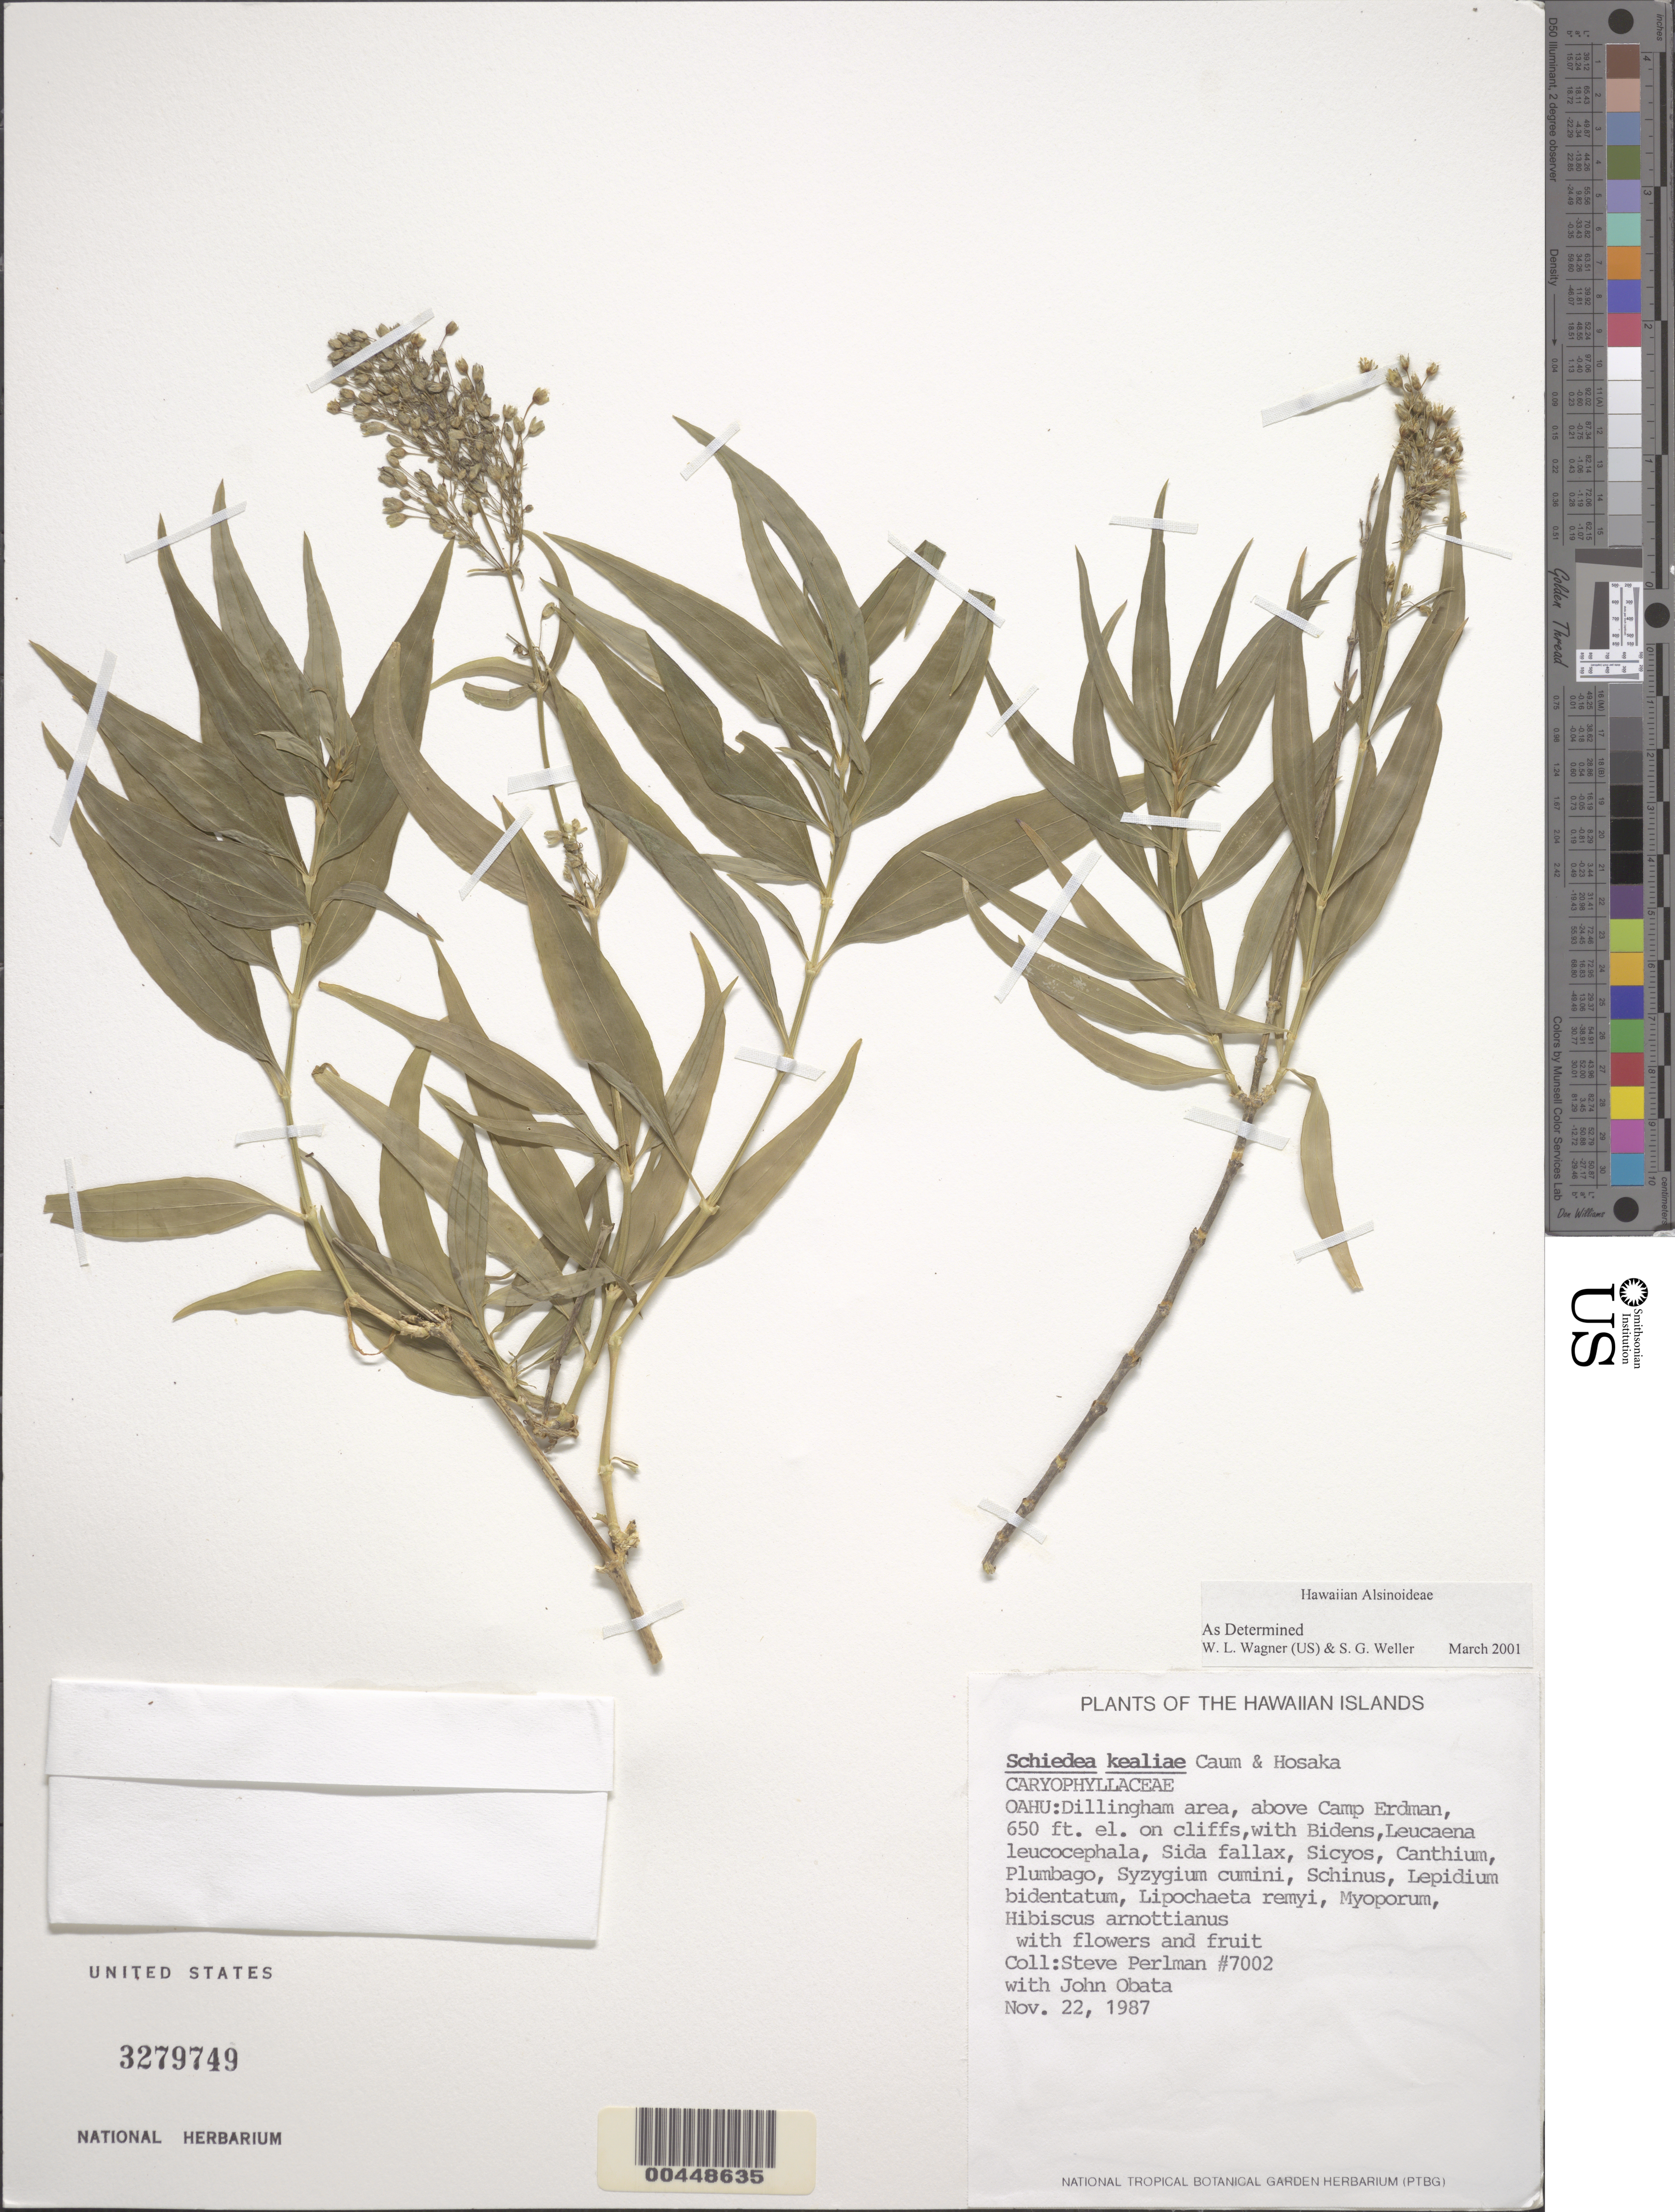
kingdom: Plantae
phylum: Tracheophyta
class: Magnoliopsida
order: Caryophyllales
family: Caryophyllaceae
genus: Schiedea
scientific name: Schiedea kealiae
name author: Caum & Hosaka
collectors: S. P. Perlman & J. Obata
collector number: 7002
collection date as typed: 22 Nov 1987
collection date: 1987-11-22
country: United States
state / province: Hawaii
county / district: Honolulu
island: Oahu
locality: Dillingham area, above Camp Erdman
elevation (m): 198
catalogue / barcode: US 3279749